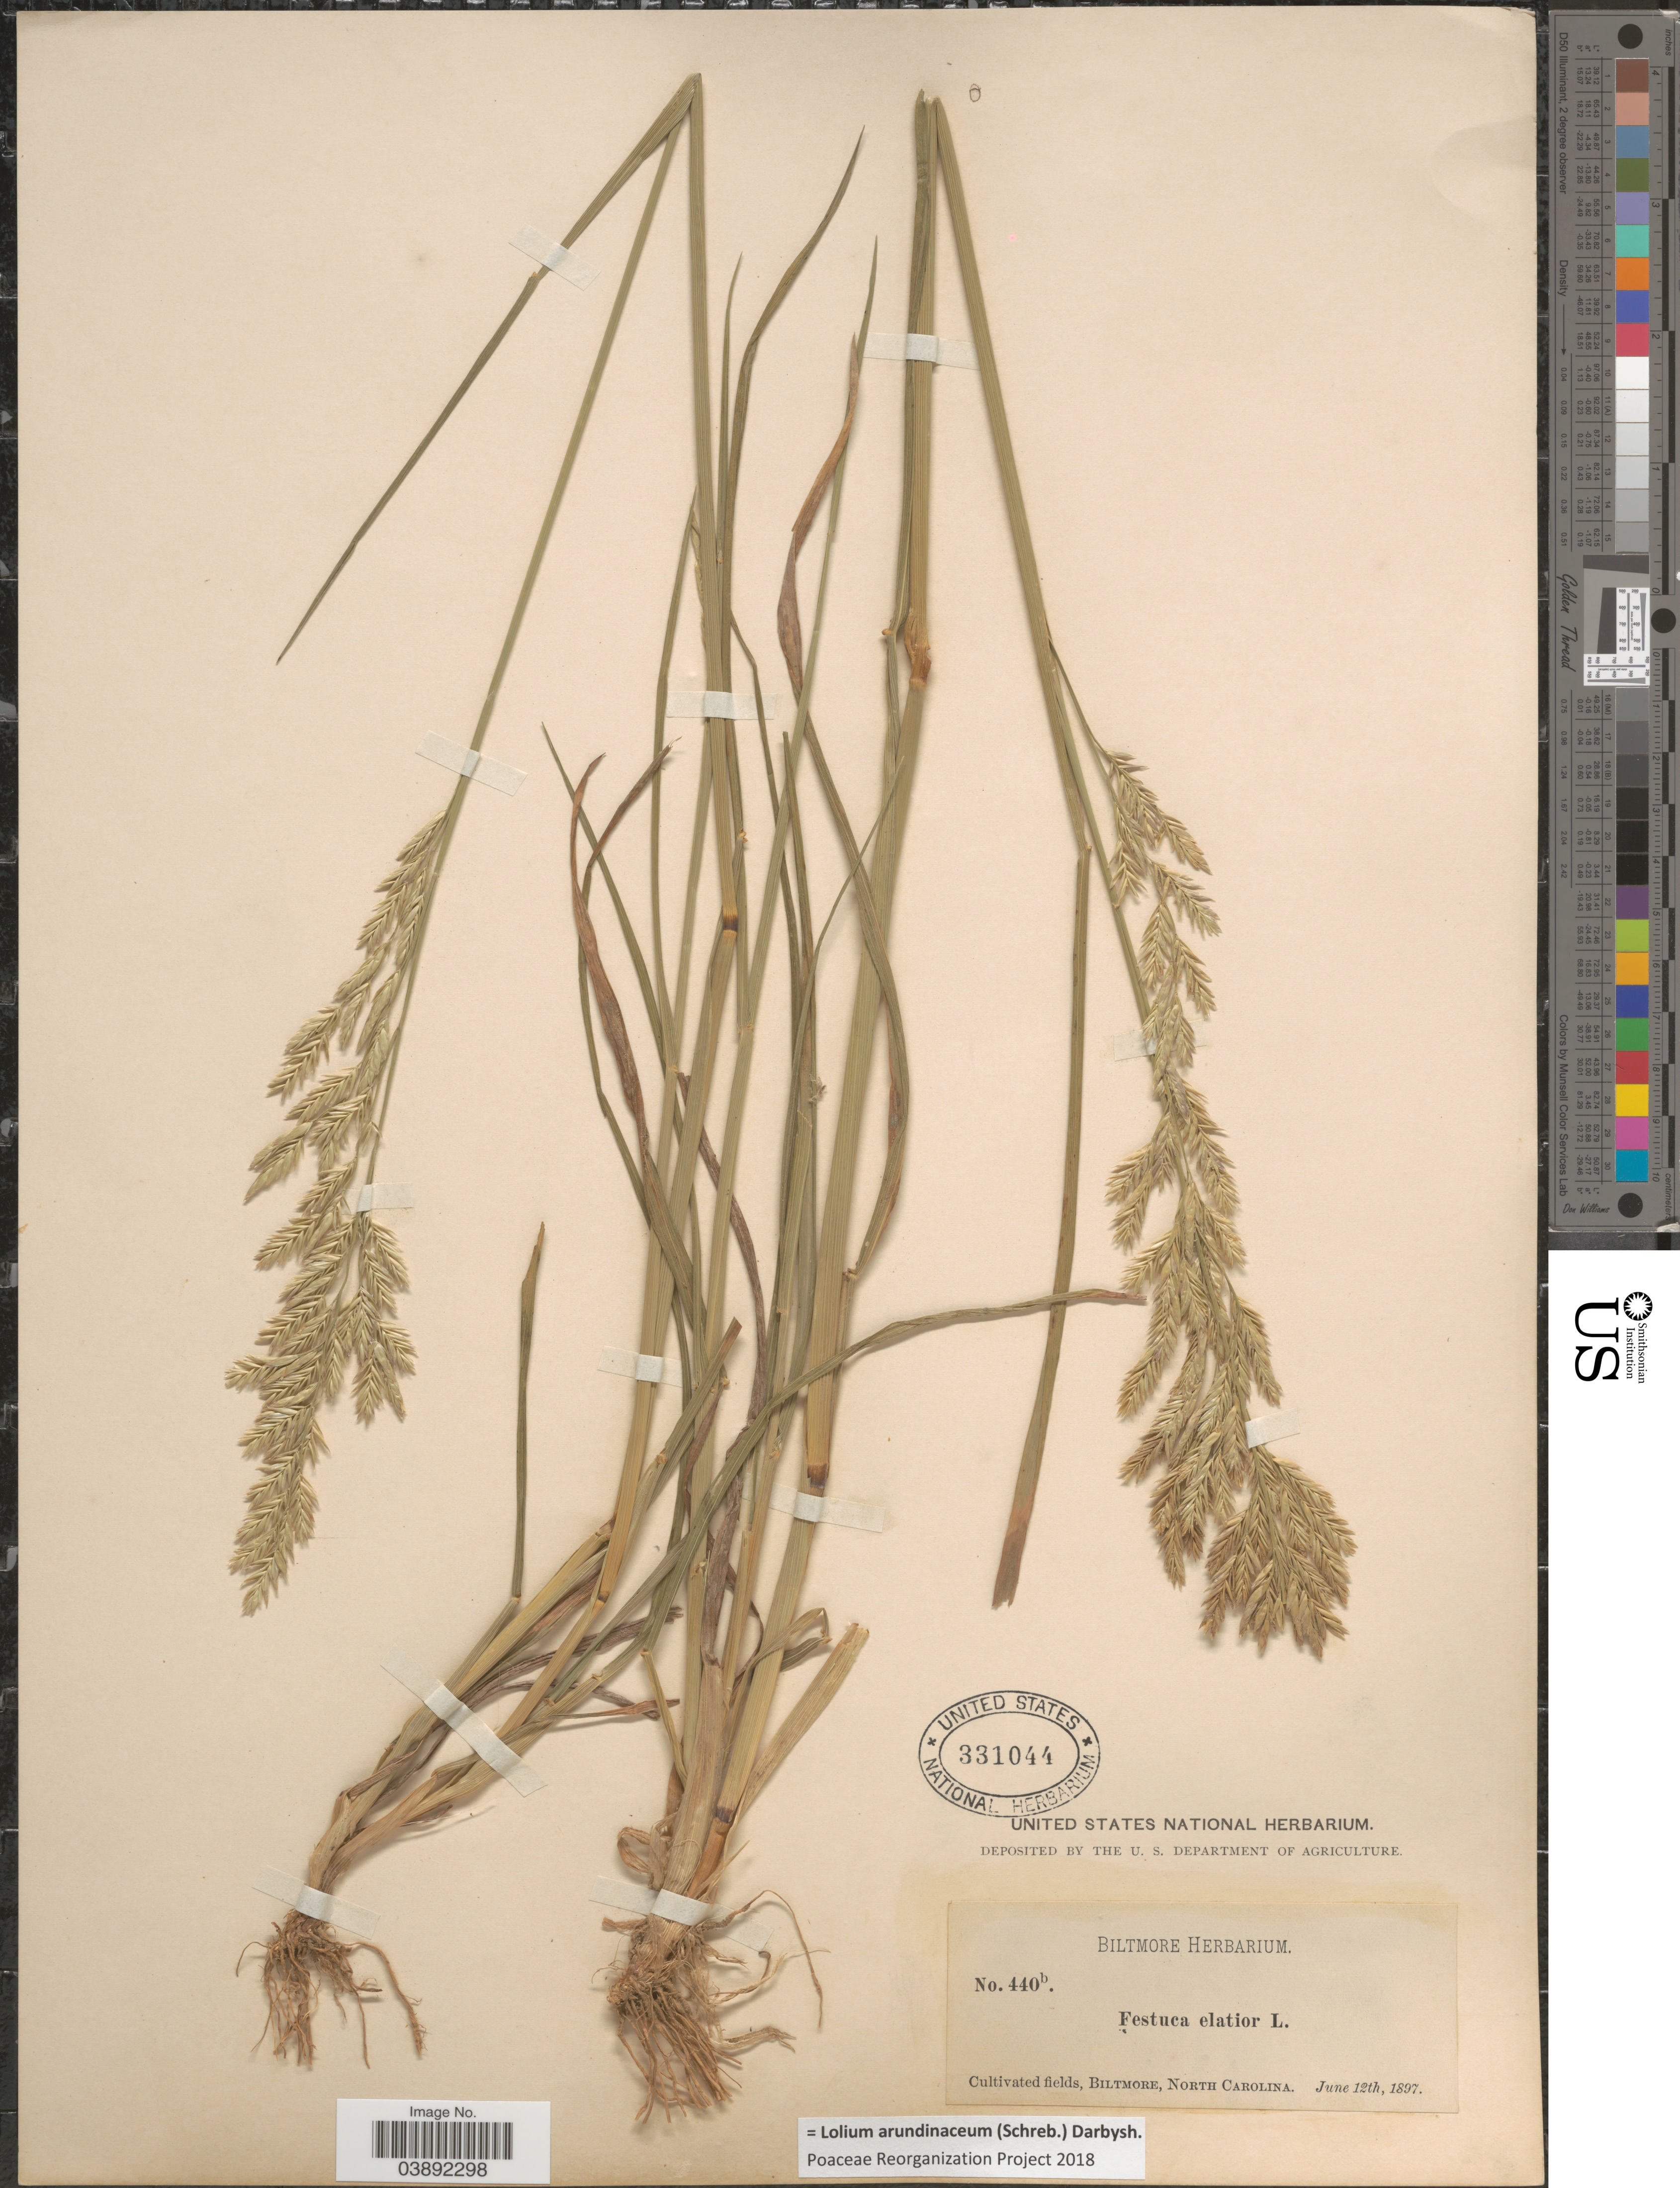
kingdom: Plantae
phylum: Tracheophyta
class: Liliopsida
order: Poales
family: Poaceae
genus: Lolium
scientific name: Lolium arundinaceum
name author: (Schreb.) Darbysh.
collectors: ex herb. Biltmore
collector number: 440b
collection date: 1897-06-12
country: United States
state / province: North Carolina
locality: Cultivated fields, Biltmore.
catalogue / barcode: US 331044